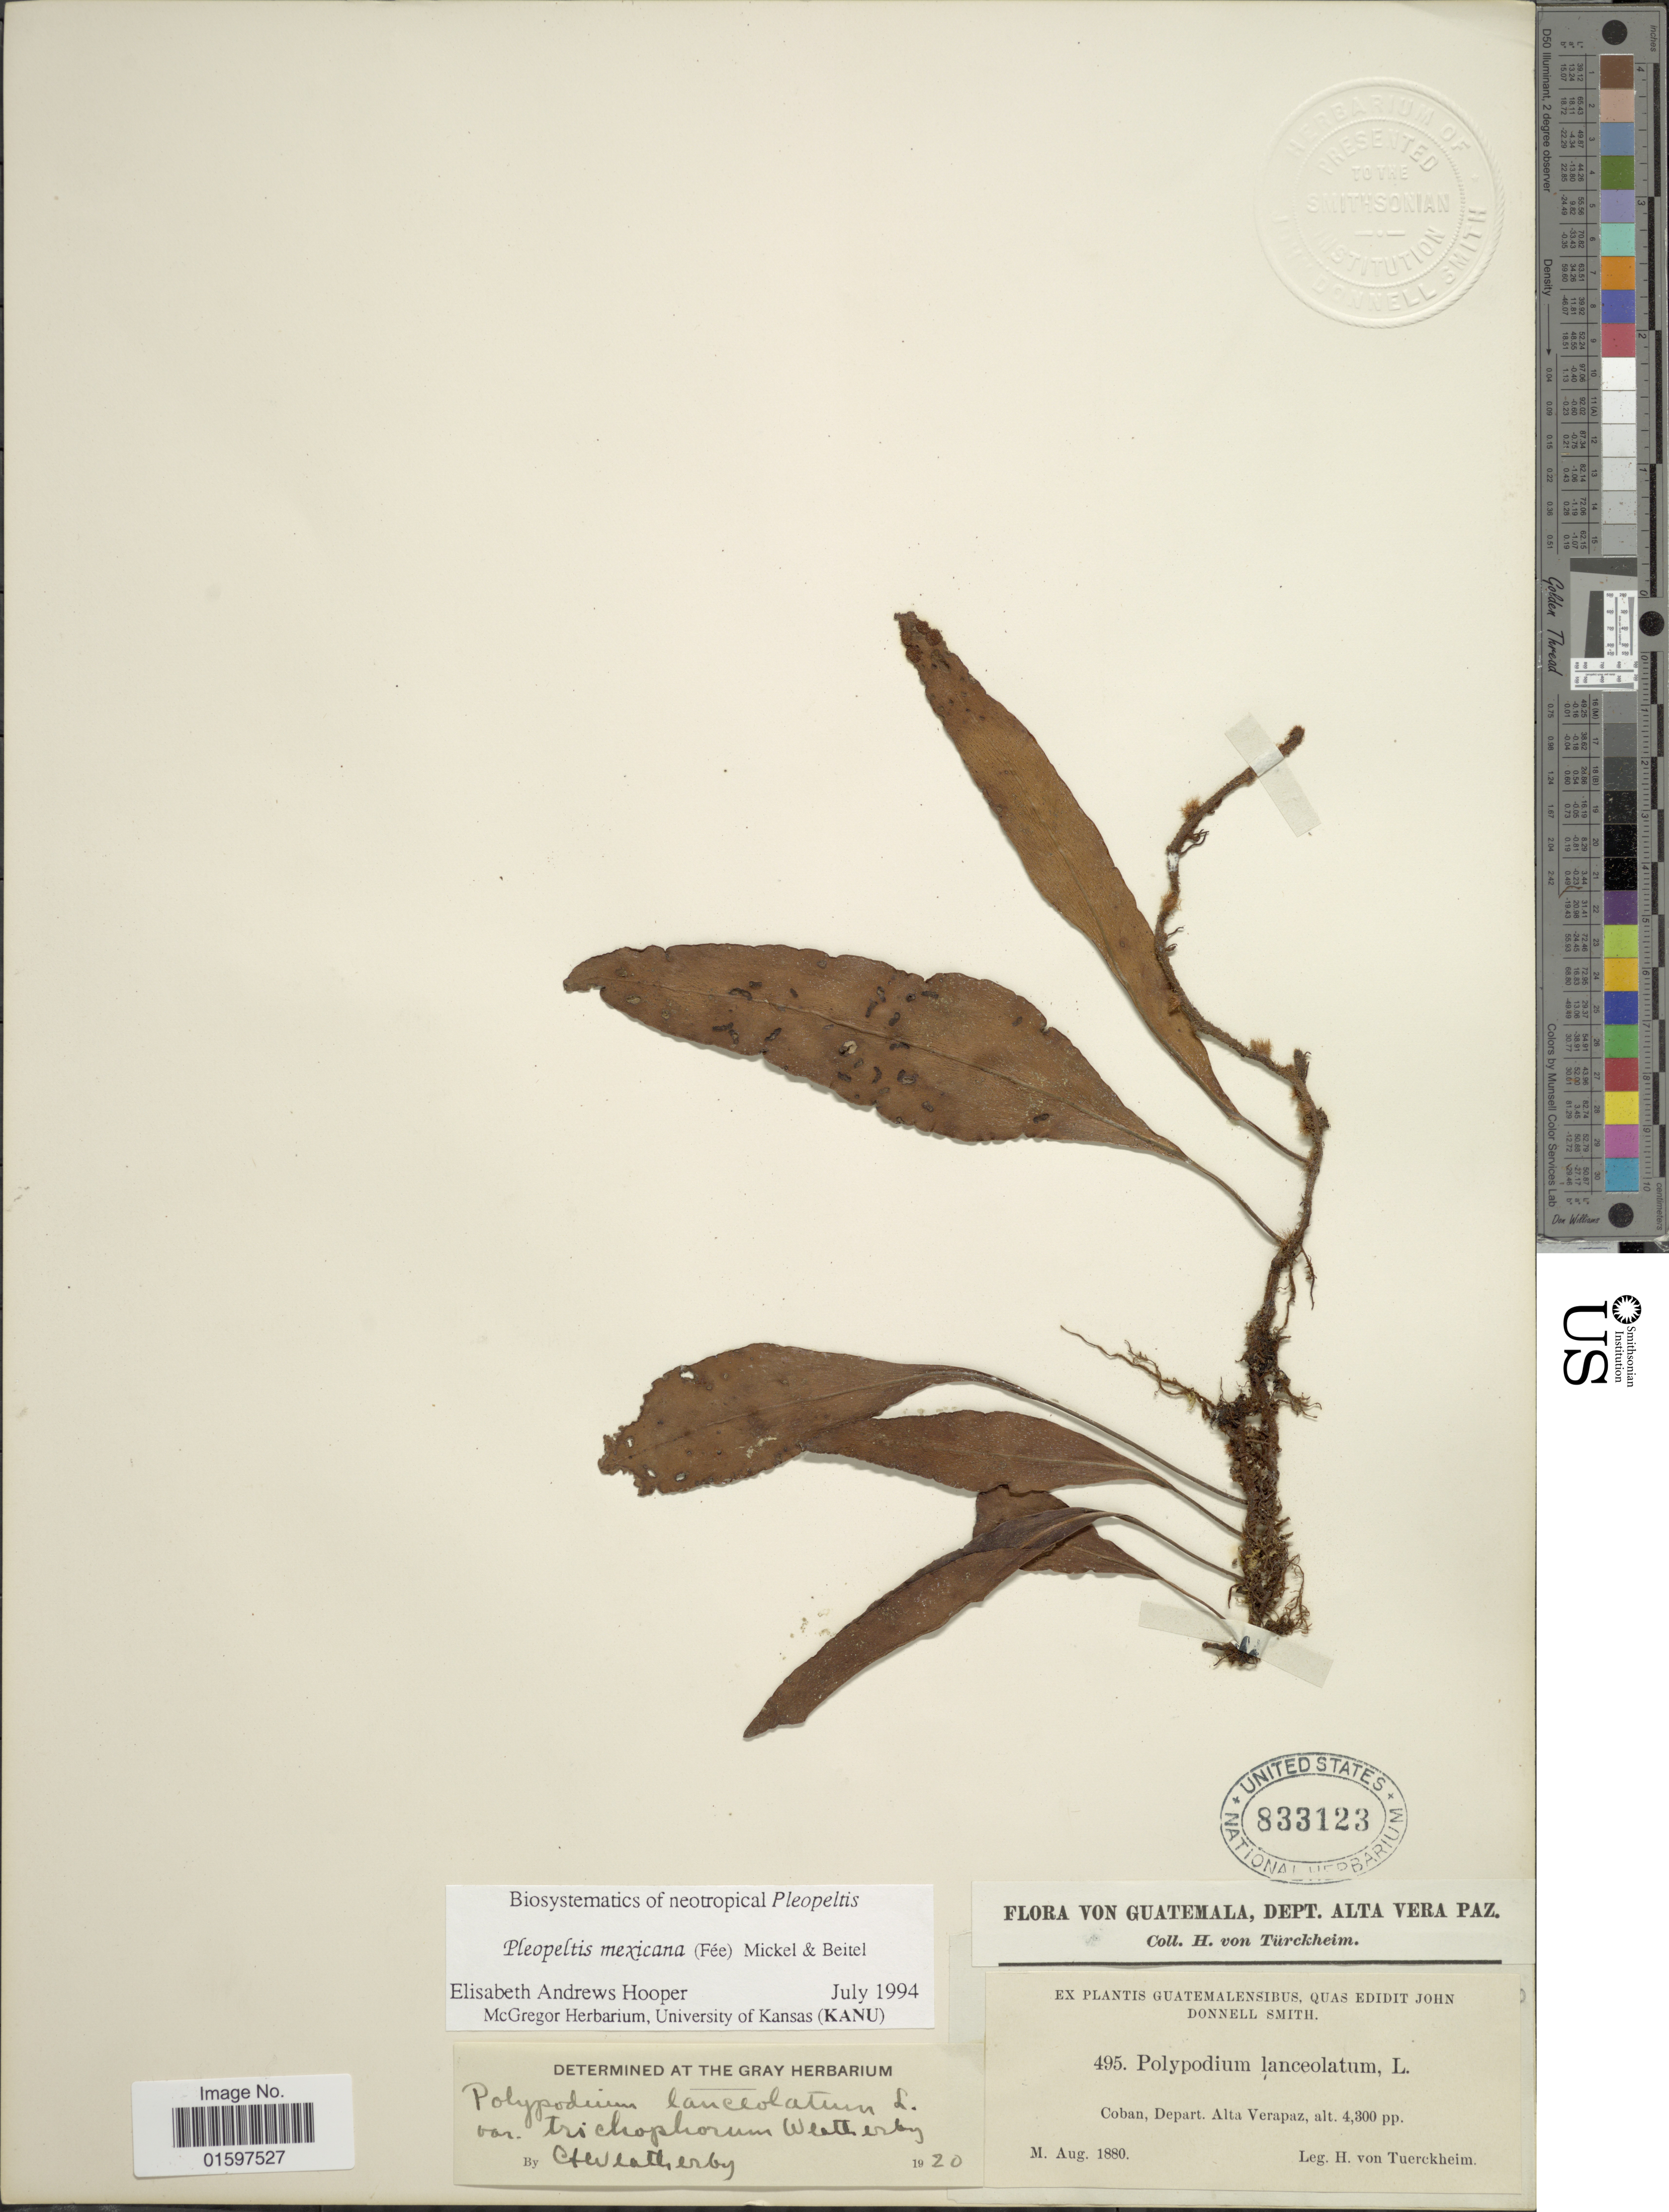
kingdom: Plantae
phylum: Tracheophyta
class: Polypodiopsida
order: Polypodiales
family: Polypodiaceae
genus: Pleopeltis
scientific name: Pleopeltis mexicana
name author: (Fée) Mickel & Beitel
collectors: H. von Türckheim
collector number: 495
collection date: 1880-08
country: Guatemala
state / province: Alta Verapaz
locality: Dept. Alta Verapaz, Coban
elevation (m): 1311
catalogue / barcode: US 833123